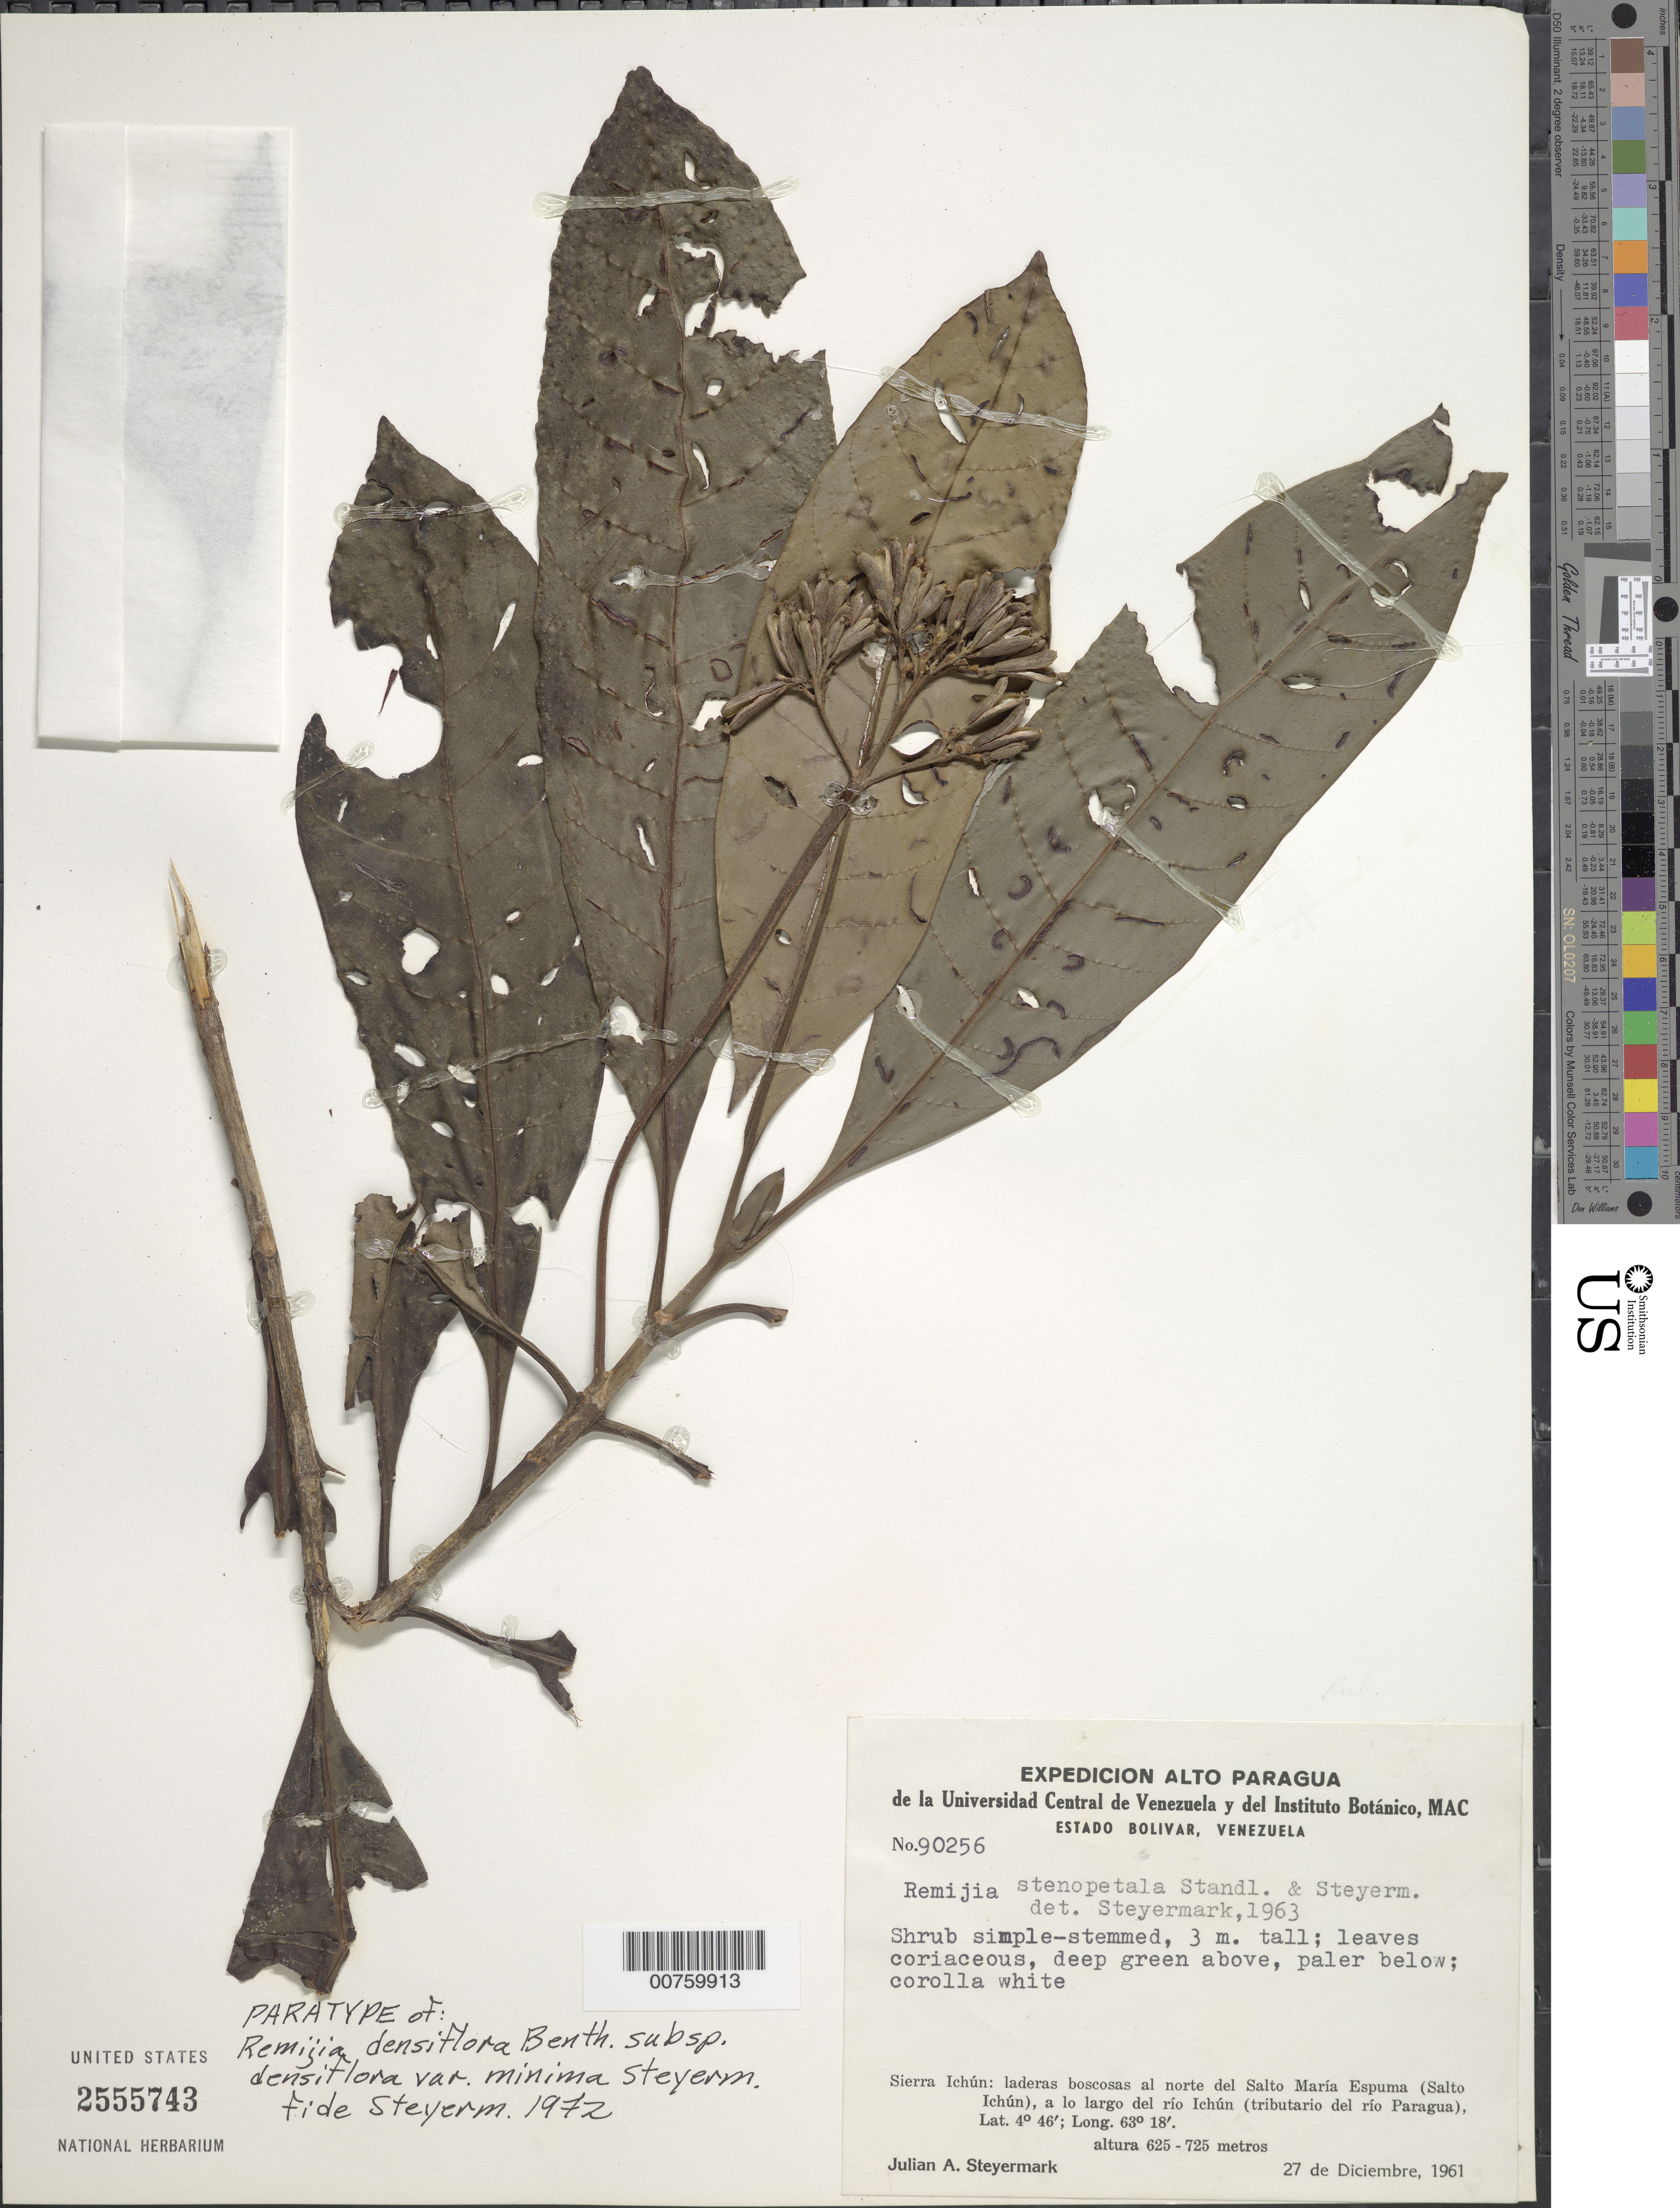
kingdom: Plantae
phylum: Tracheophyta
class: Magnoliopsida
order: Gentianales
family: Rubiaceae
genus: Remijia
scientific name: Remijia densiflora var. minima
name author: Steyerm.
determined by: Steyermark, Julian A., (VEN)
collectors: J. Steyermark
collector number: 90256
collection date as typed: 27-Dec-61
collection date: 1961-12-27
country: Venezuela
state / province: Bolívar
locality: Sierra Ichún, N del Salto María Espuma (Salto Ichún) del Río Ichún (tributary of río Paragua)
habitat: Laderas boscosas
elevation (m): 625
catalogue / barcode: US 2555743